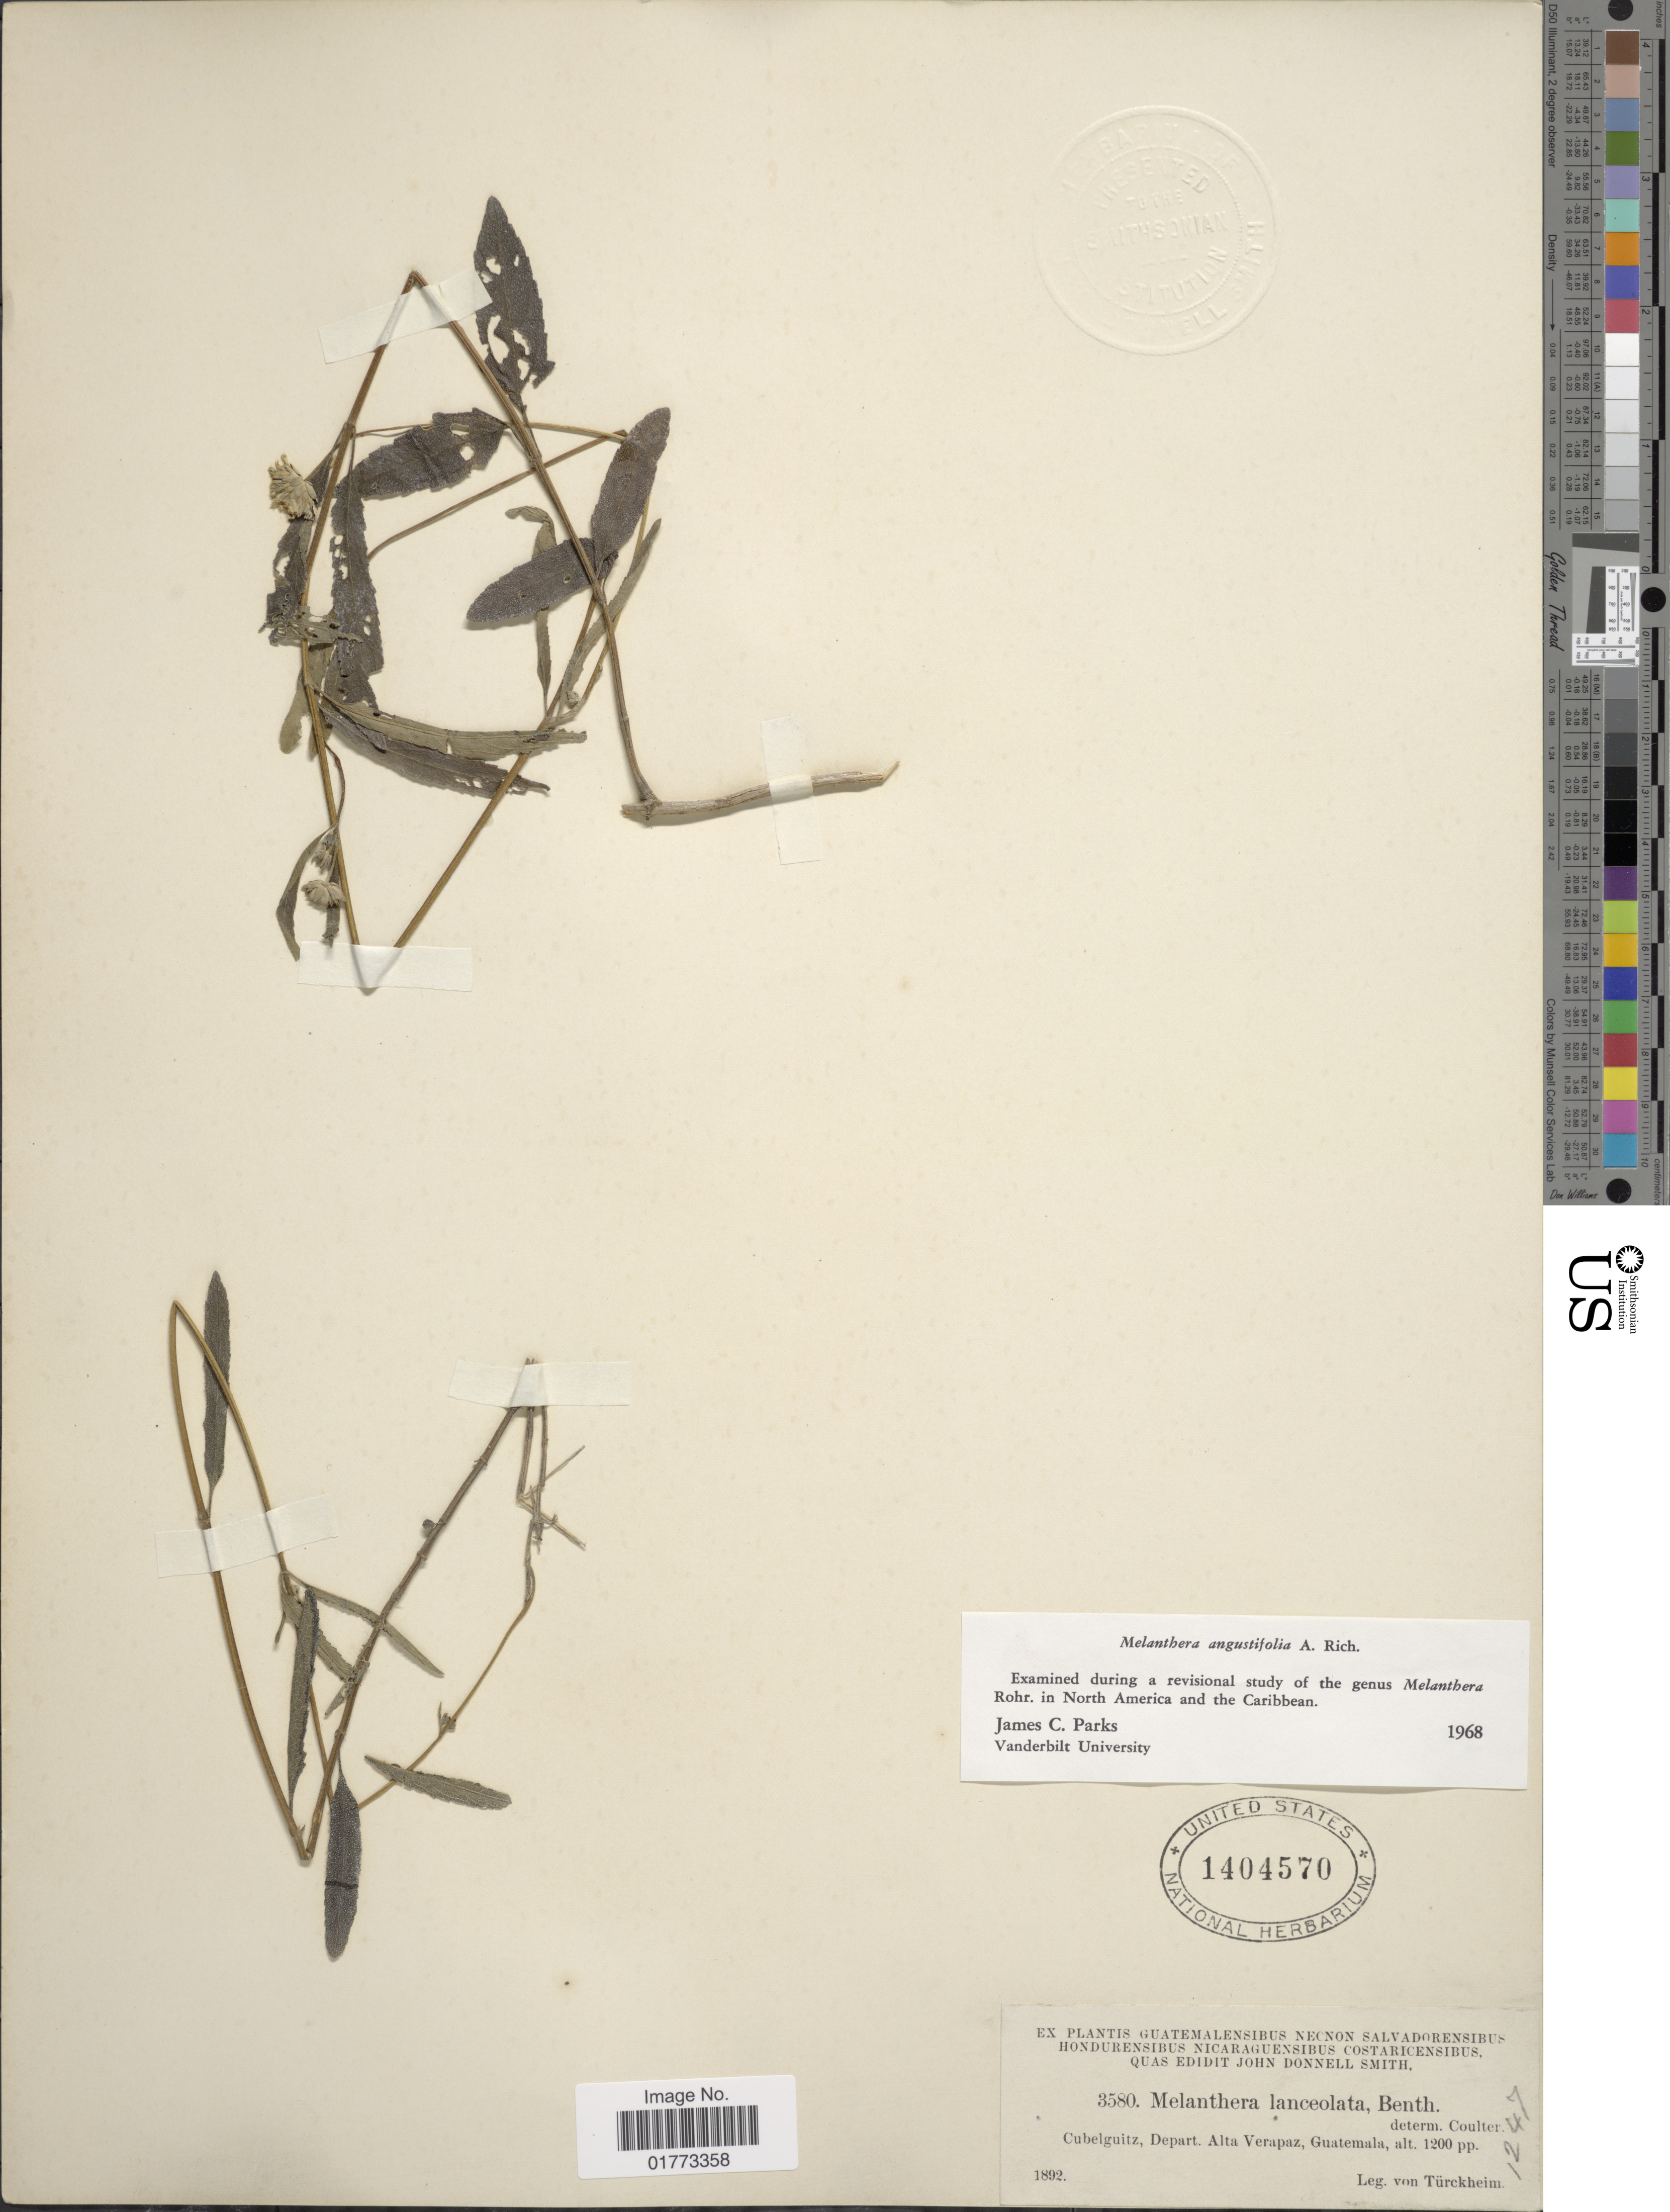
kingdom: Plantae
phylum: Tracheophyta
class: Magnoliopsida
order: Asterales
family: Asteraceae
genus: Melanthera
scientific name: Melanthera angustifolia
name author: A. Rich. in Sagra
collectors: H. von Türckheim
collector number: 3580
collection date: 1892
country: Guatemala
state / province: Alta Verapaz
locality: Cubelquitz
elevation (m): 366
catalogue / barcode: US 1404570